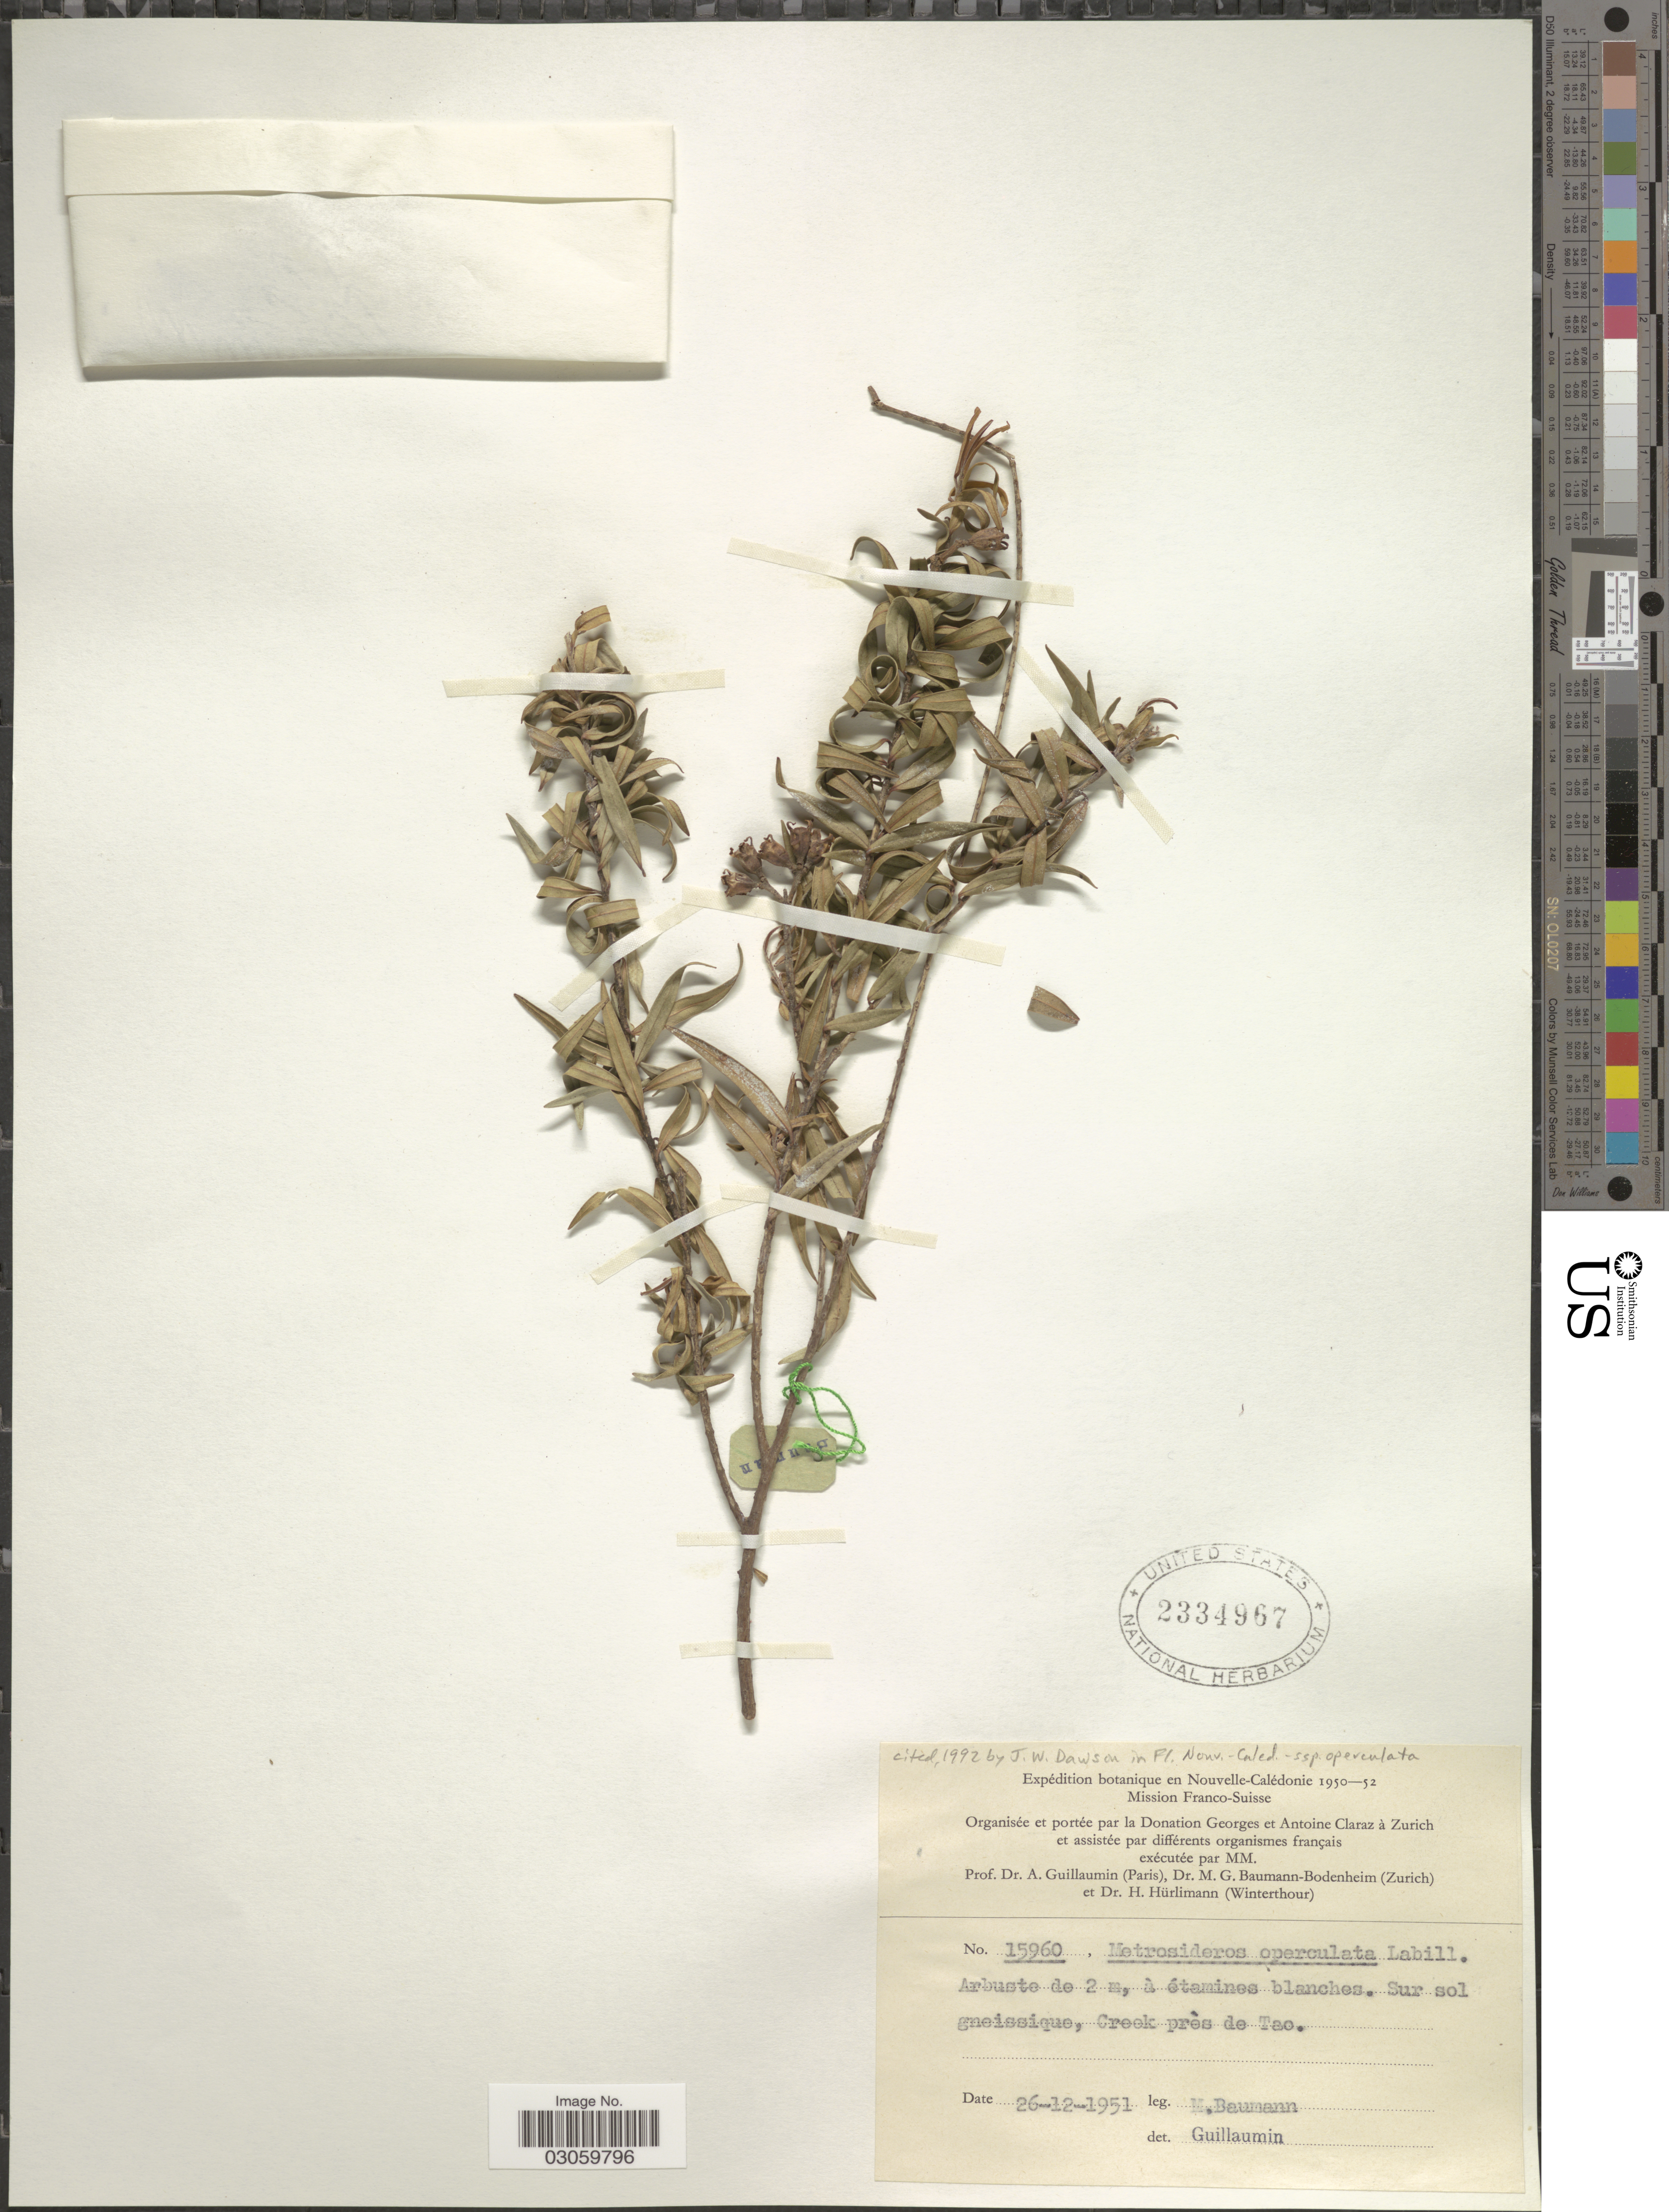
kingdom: Plantae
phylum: Tracheophyta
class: Magnoliopsida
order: Myrtales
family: Myrtaceae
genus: Metrosideros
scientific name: Metrosideros operculata var. operculata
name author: Labill.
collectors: M. G. Baumann-Bodenheim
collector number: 15960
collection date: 1951-12-26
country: New Caledonia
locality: Creek près de Tao.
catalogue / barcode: US 2334967